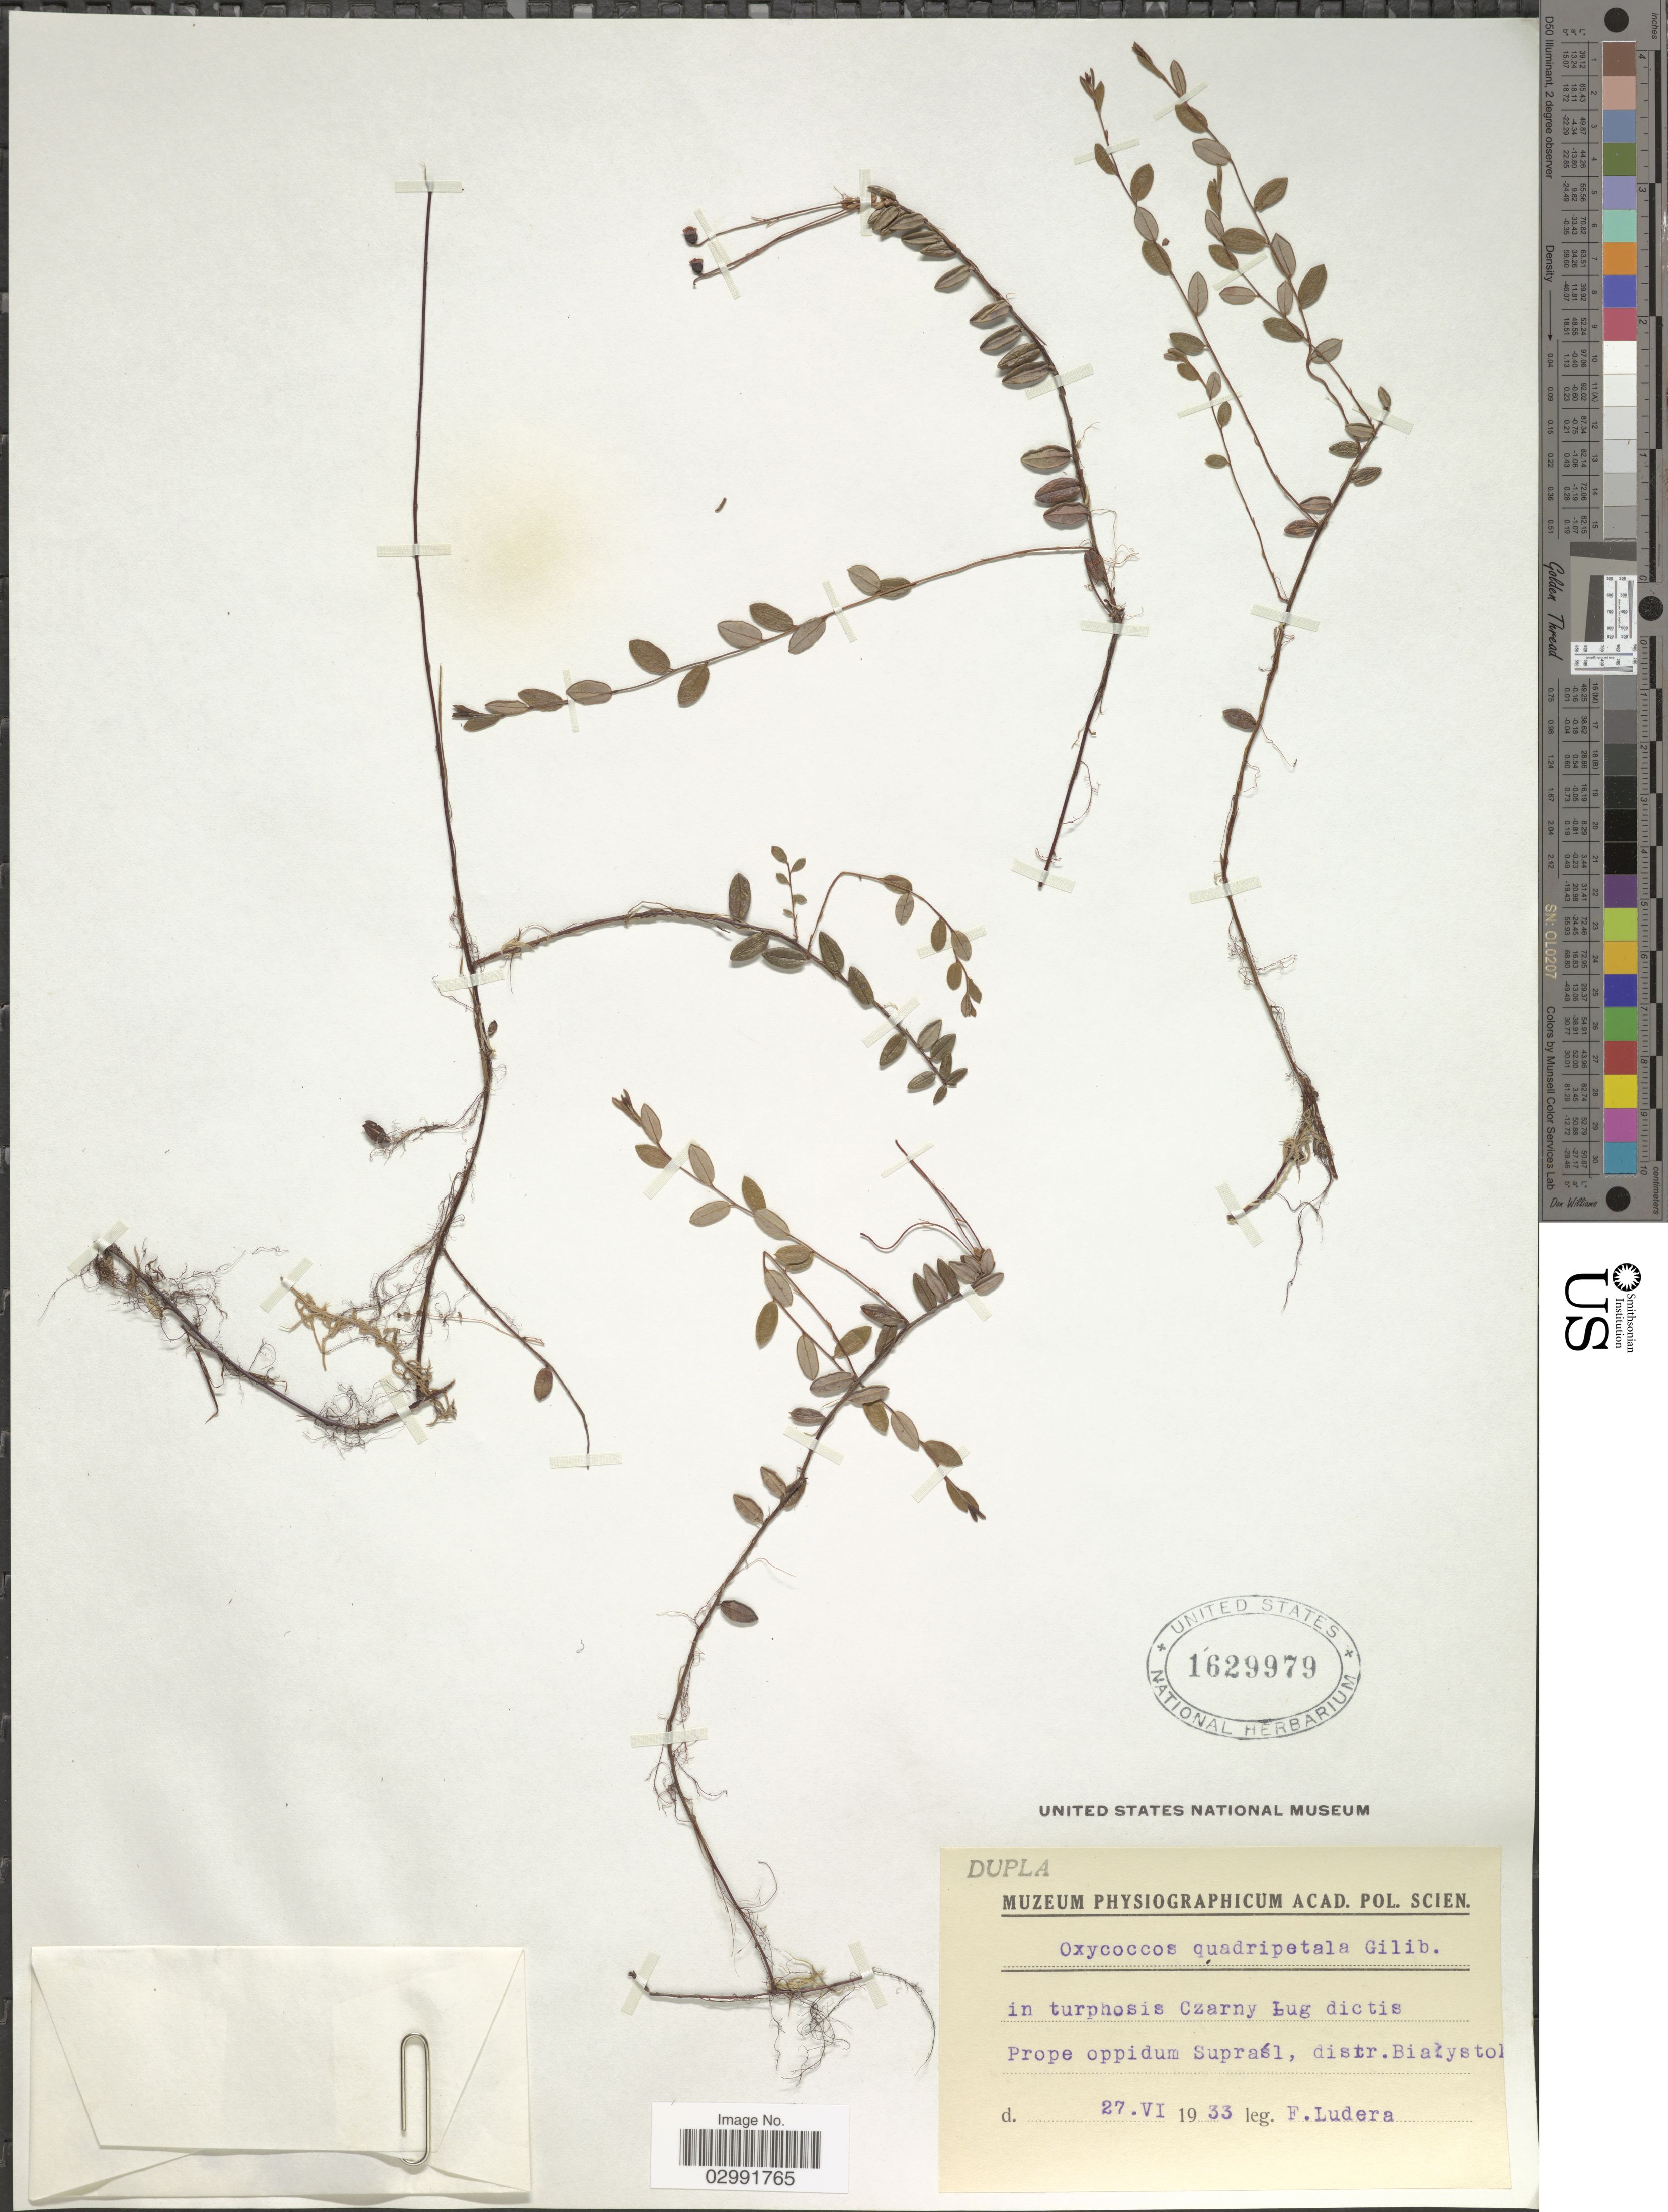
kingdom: Plantae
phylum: Tracheophyta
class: Magnoliopsida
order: Ericales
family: Ericaceae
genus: Vaccinium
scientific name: Vaccinium oxycoccos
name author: L.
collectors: F. Ludera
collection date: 1933-06-27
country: Poland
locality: Prope oppidum Suprasl, distr. Bialysto [illegible text].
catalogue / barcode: US 1629979